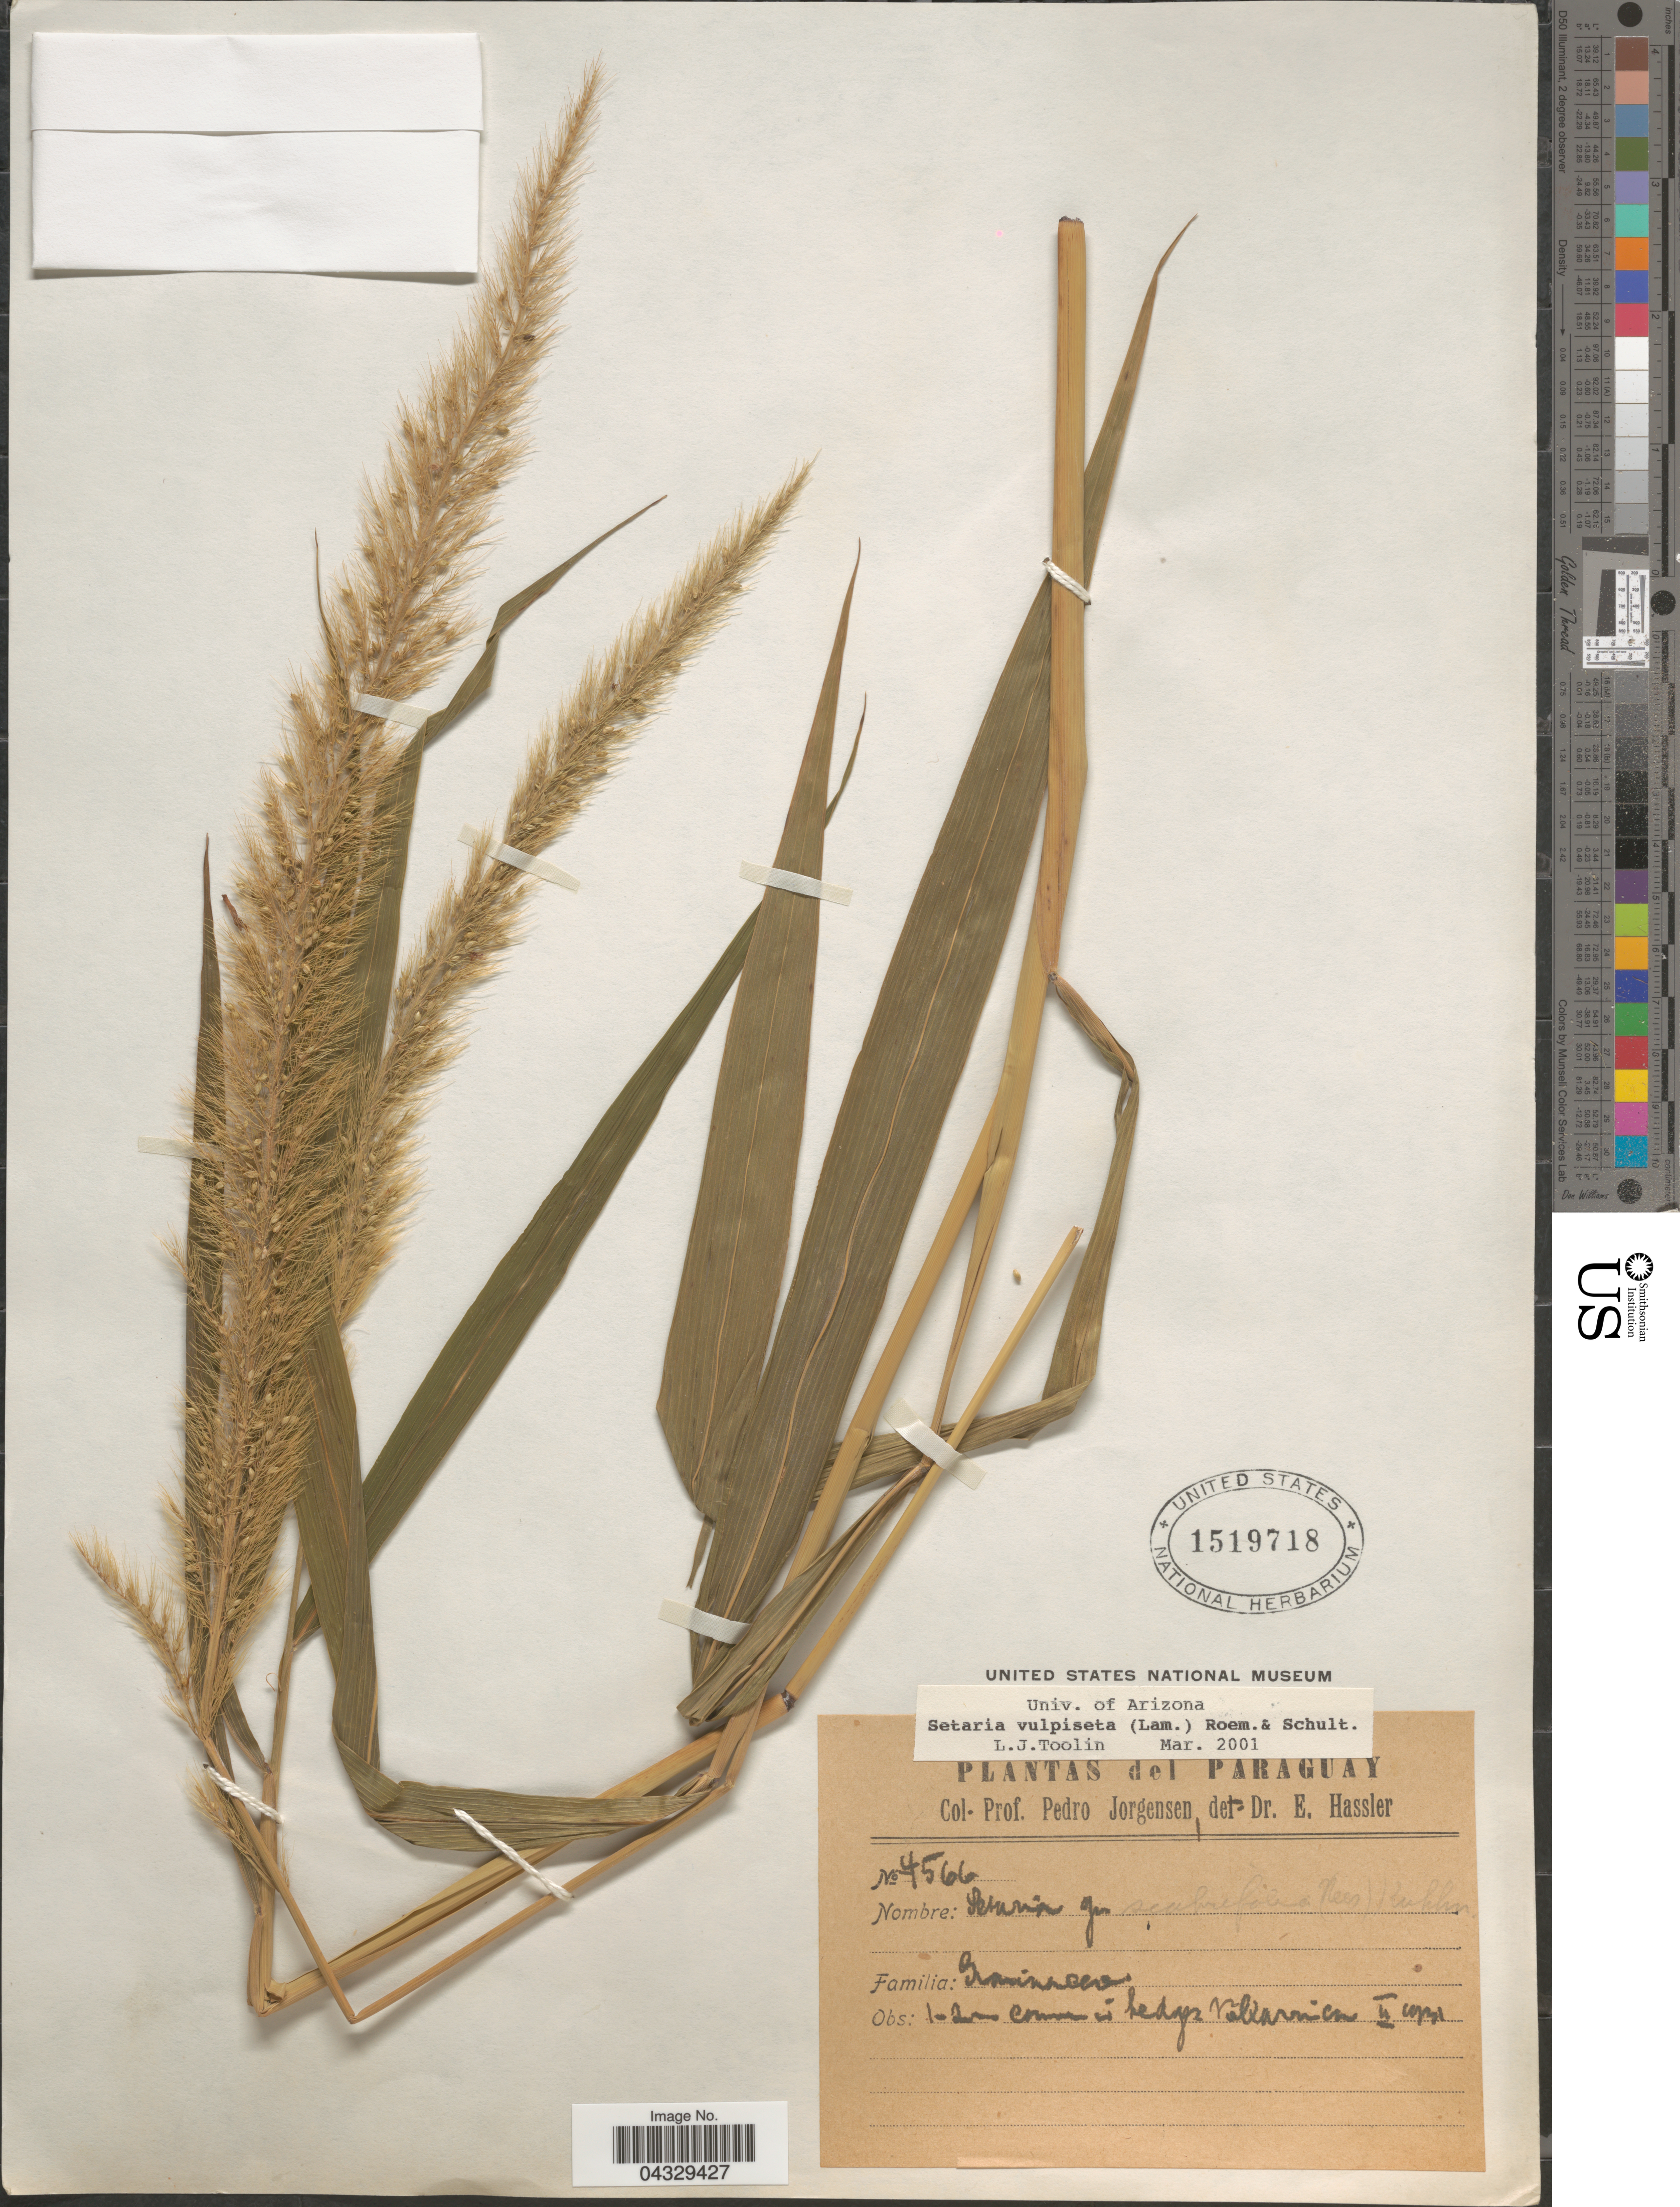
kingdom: Plantae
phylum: Tracheophyta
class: Liliopsida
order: Poales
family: Poaceae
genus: Setaria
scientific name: Setaria vulpiseta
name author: (Lam.) Roem. & Schult.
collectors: P. Jörgensen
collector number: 4566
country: Paraguay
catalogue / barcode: US 1519718